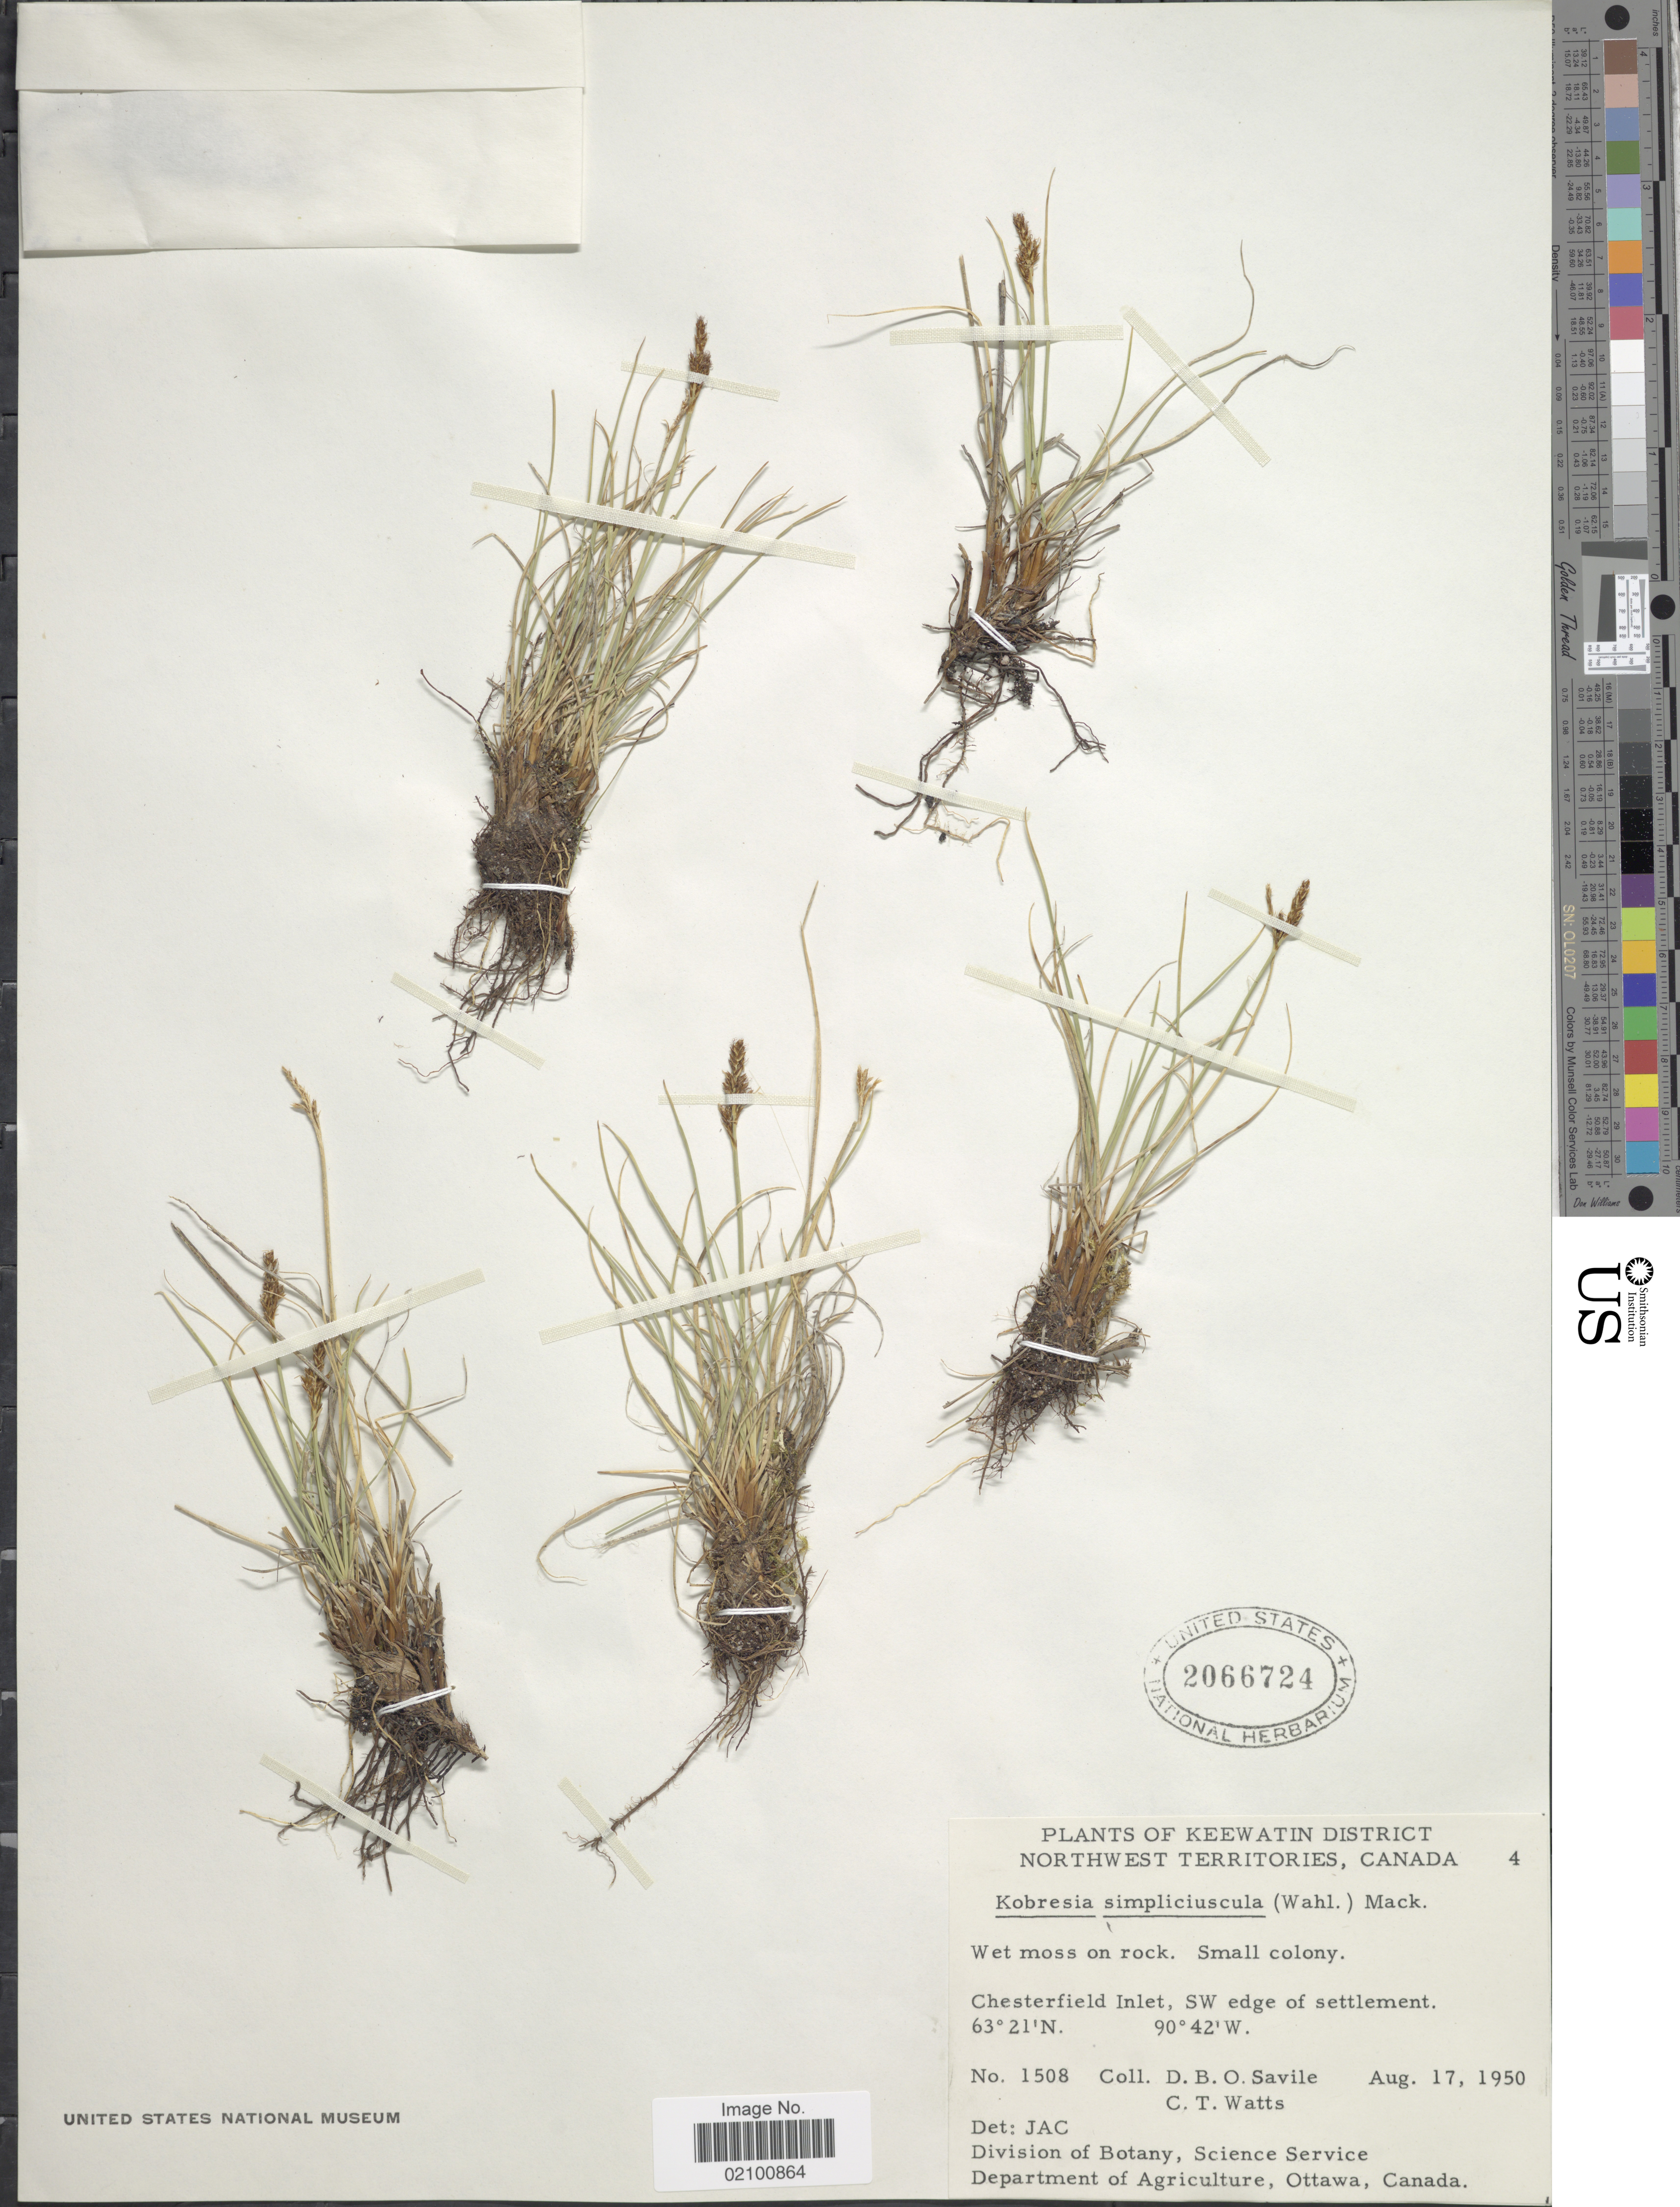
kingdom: Plantae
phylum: Tracheophyta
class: Liliopsida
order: Poales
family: Cyperaceae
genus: Carex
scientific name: Carex simpliciuscula subsp. simpliciuscula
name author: Wahlenb.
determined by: Strong, M. T., (US), Smithsonian Institution - National Museum of Natural History (UNITED STATES)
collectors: D. Savile & C. Watts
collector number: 1508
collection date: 1950-08-17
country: Canada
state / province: Northwest Territories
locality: Keewatin District, Chesterfield Inlet, SW edge of settlement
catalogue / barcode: US 2066724